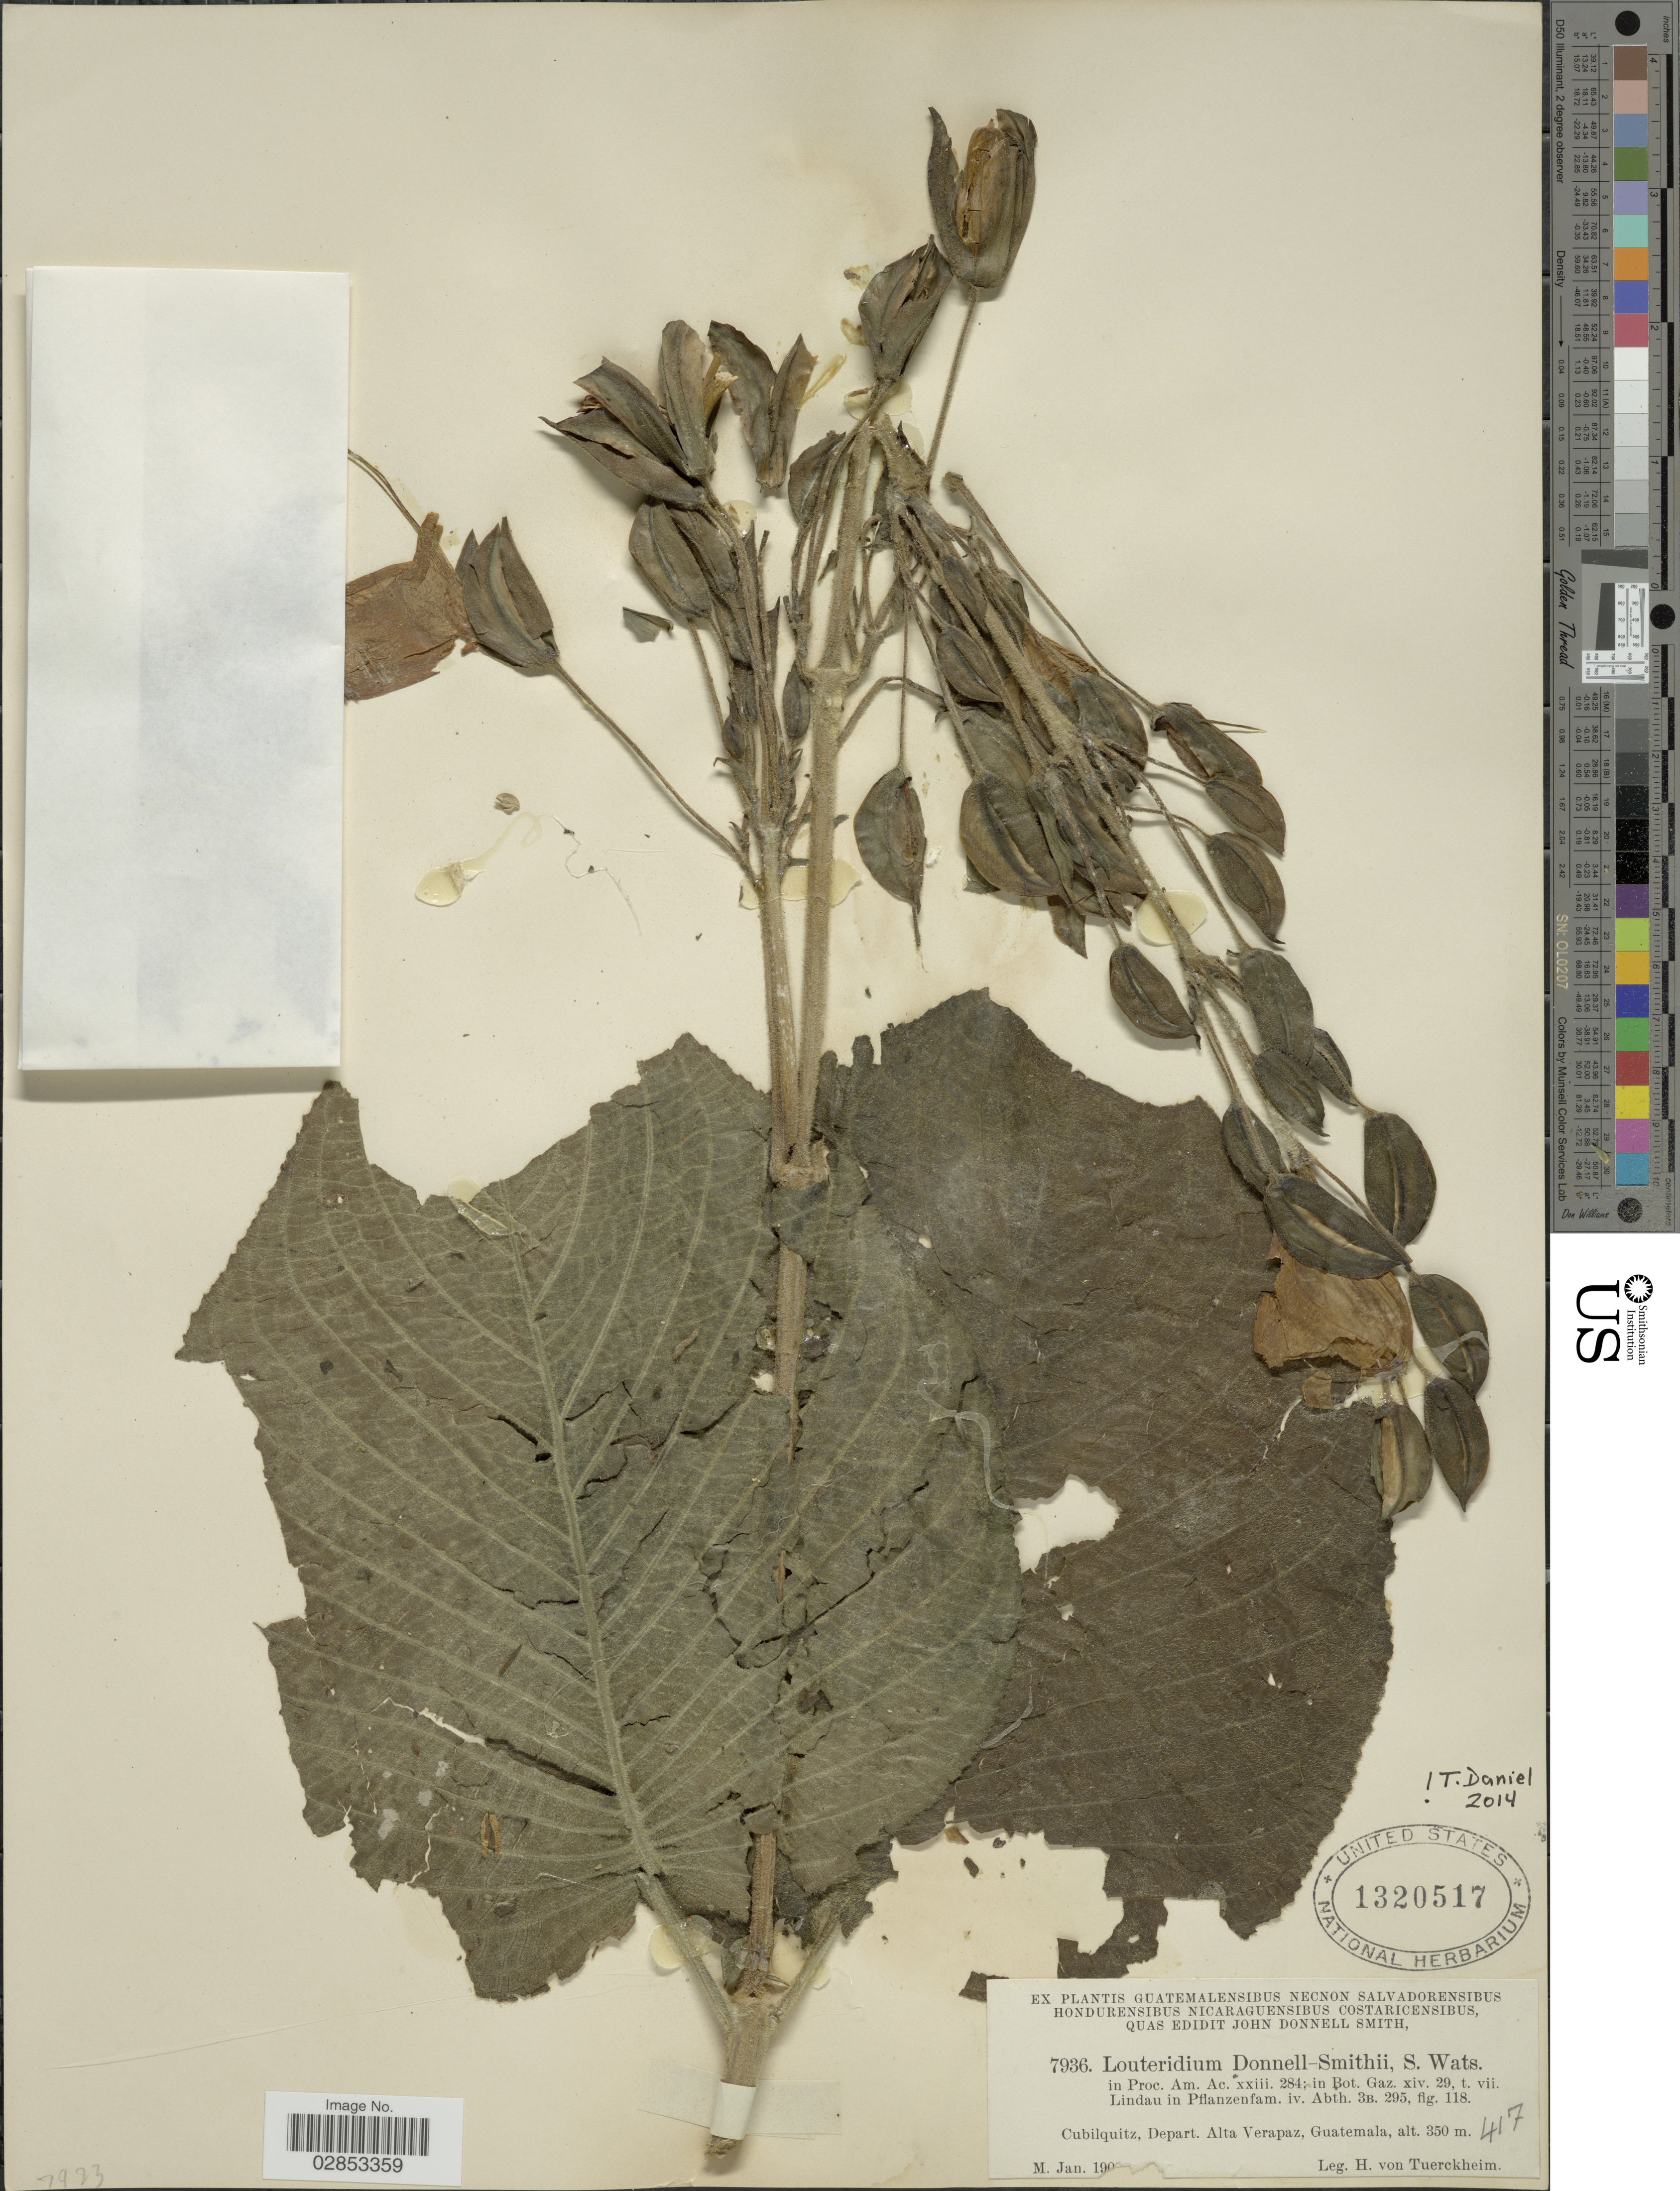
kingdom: Plantae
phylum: Tracheophyta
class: Magnoliopsida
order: Lamiales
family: Acanthaceae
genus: Louteridium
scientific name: Louteridium donnell-smithii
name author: S. Watson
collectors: H. von Türckheim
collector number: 7936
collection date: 1901-01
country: Guatemala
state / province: Alta Verapaz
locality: Cubilquitz, Depart. Alta Verapaz.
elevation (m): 350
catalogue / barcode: US 1320517